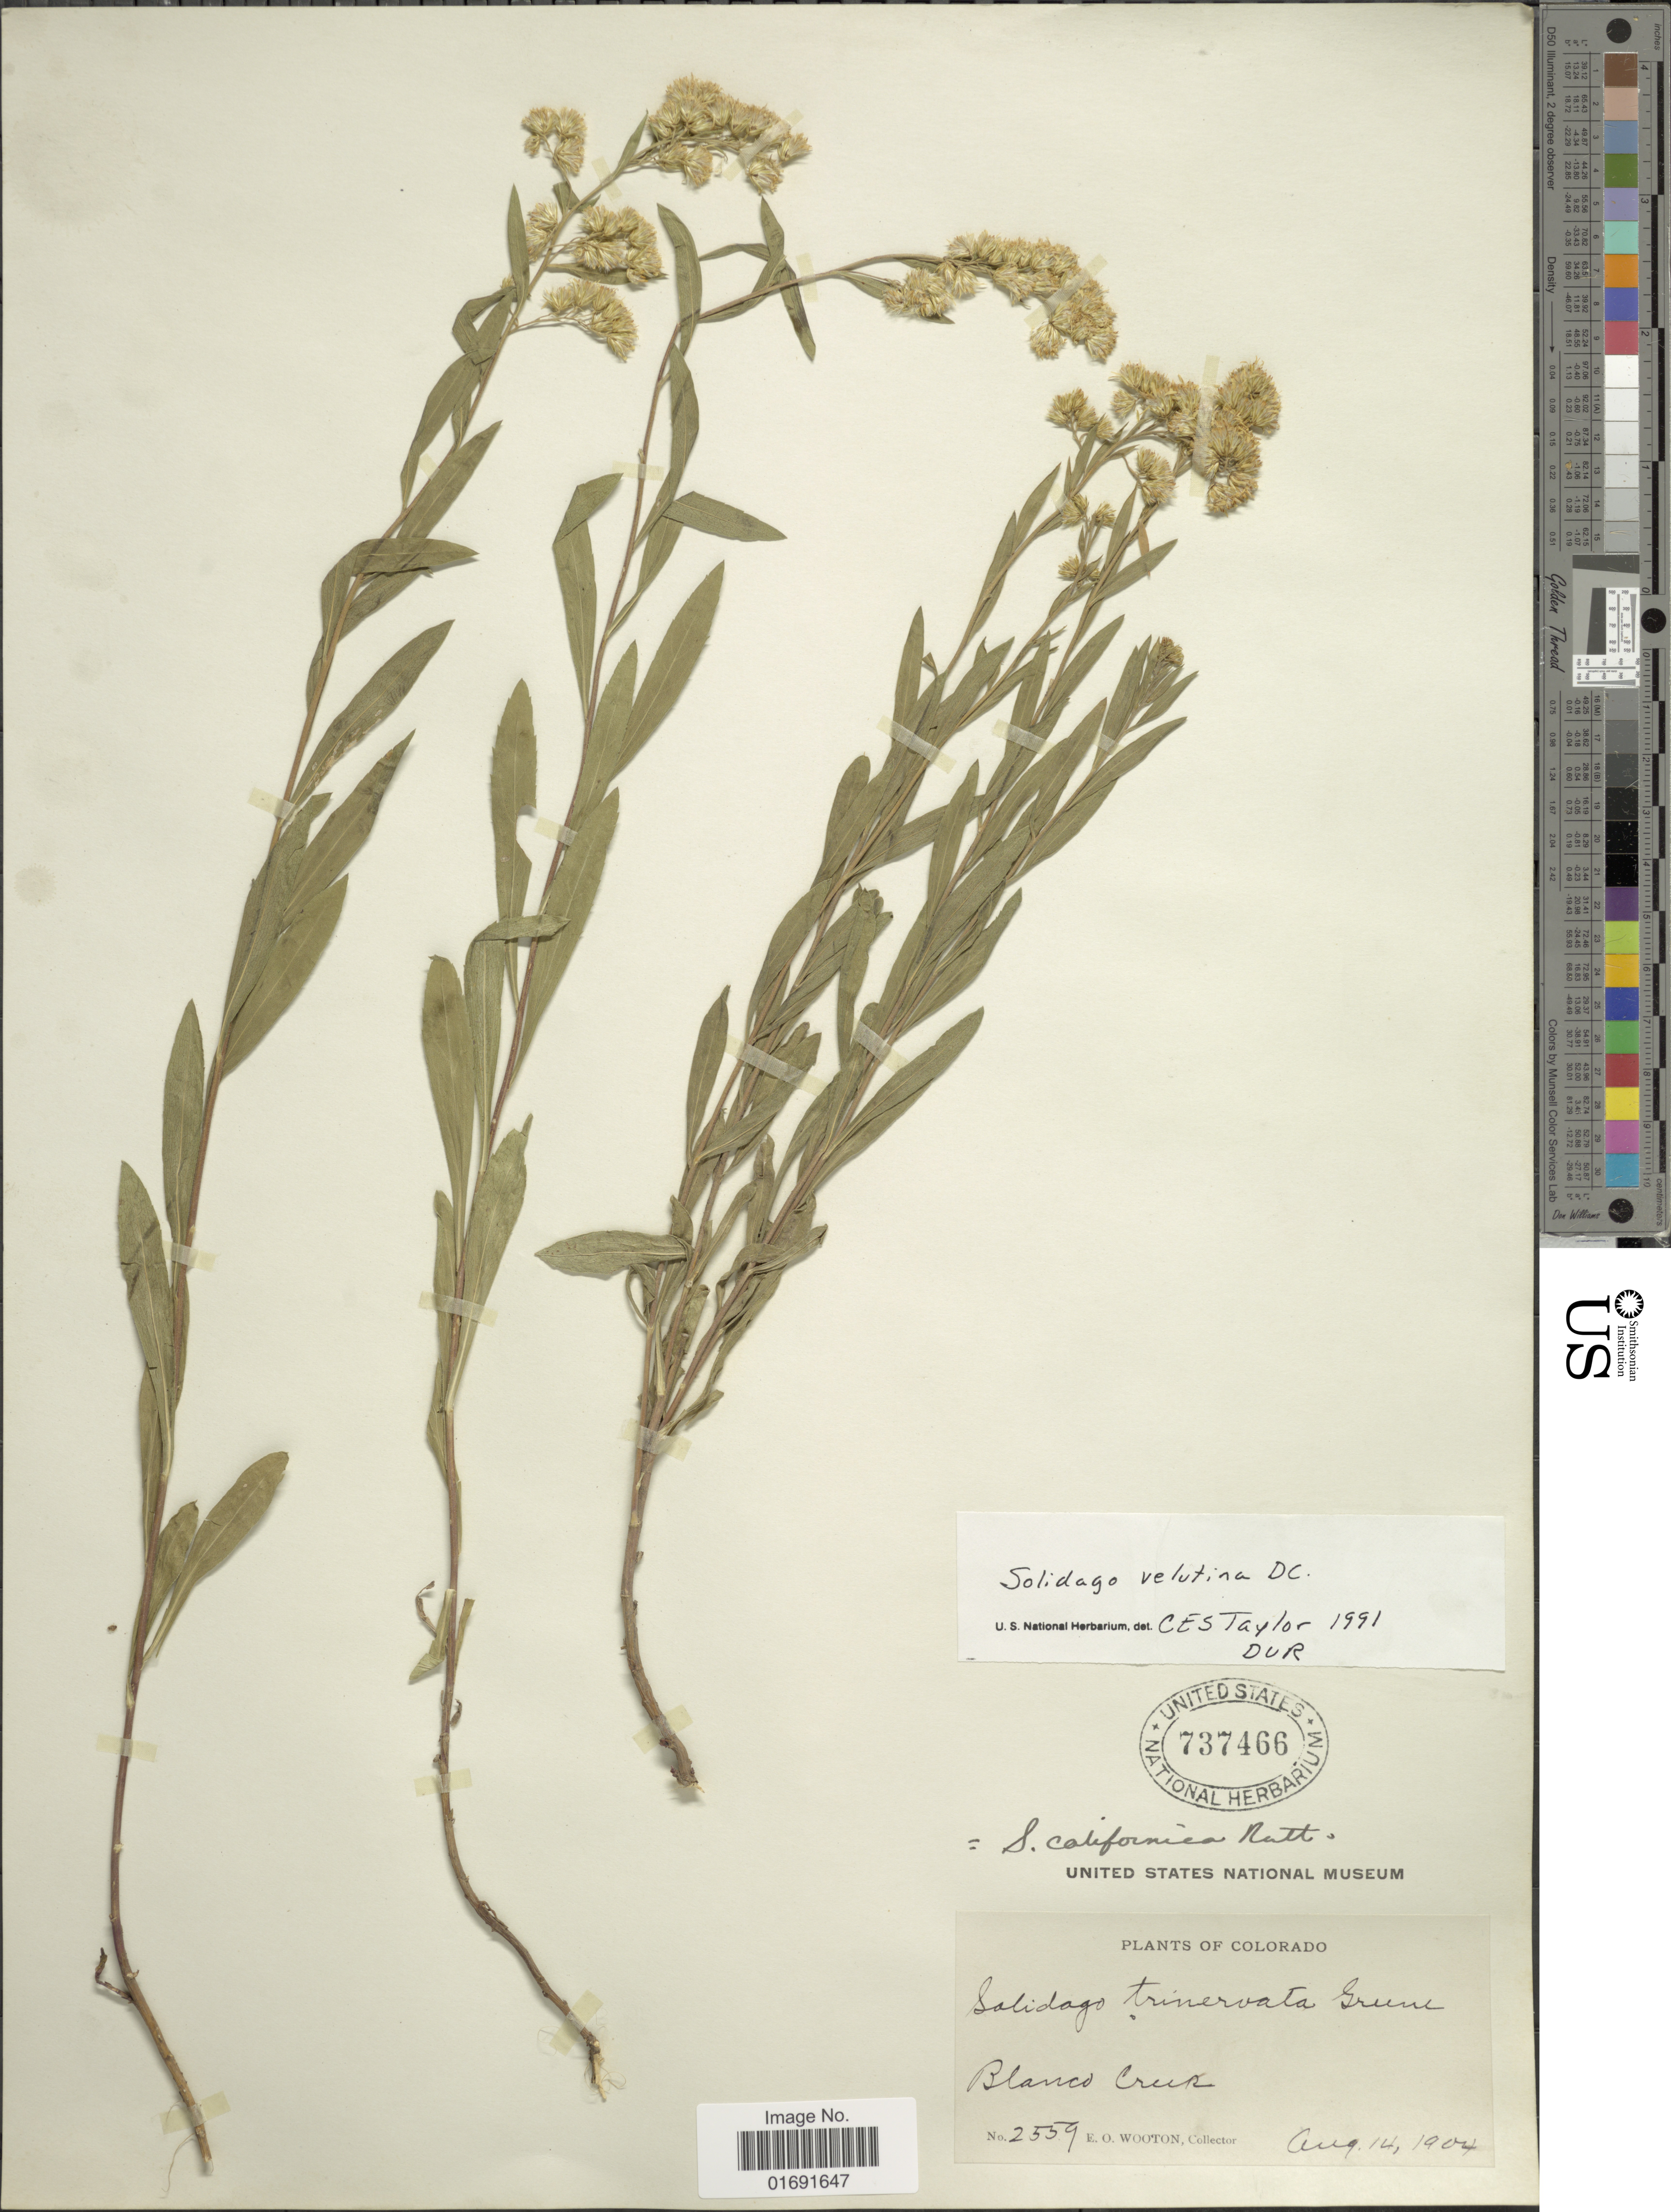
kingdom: Plantae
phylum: Tracheophyta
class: Magnoliopsida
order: Asterales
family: Asteraceae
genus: Solidago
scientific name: Solidago velutina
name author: DC.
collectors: E. O. Wooton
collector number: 2559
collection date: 1904-08-14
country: United States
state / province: Colorado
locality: Blanco Creek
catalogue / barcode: US 737466